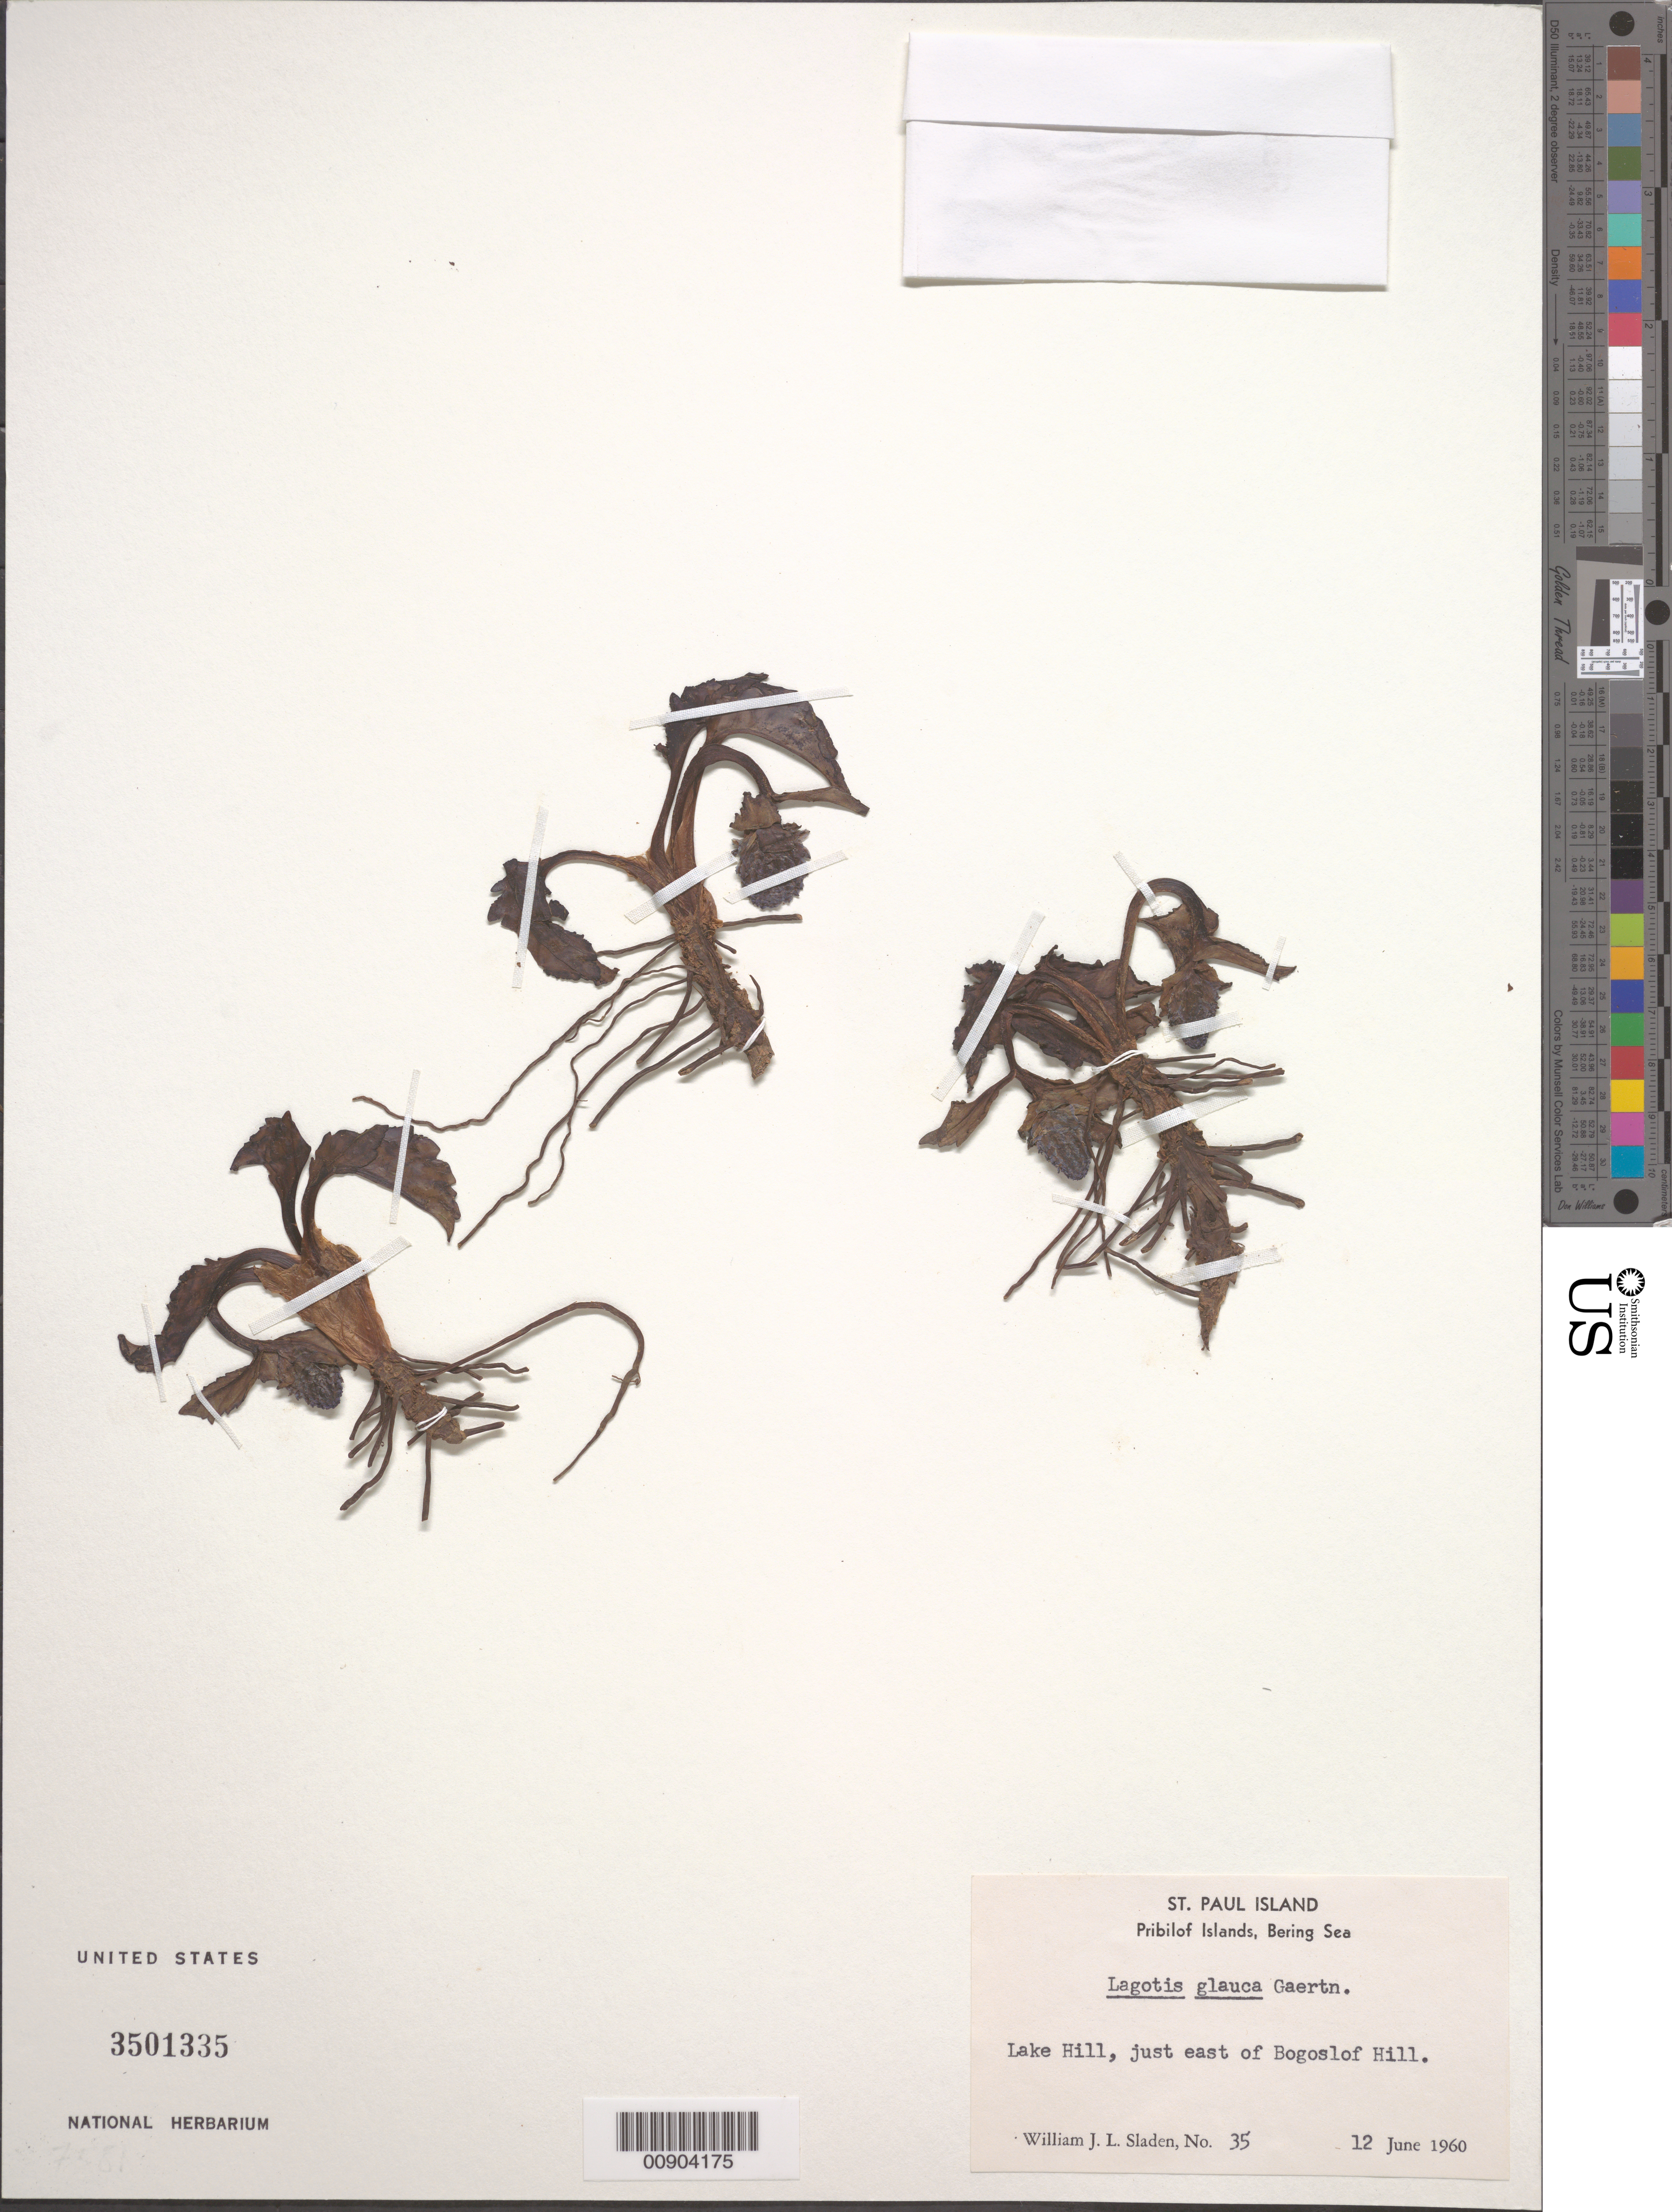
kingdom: Plantae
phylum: Tracheophyta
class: Magnoliopsida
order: Lamiales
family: Plantaginaceae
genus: Lagotis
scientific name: Lagotis glauca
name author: Gaertn.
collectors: W. Sladen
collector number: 35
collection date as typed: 12 Jun 1960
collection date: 1960-06-12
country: United States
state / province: Alaska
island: St. Paul Island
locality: Lake Hill, just east of Bogoslof Hill., Bering Sea, Pribilof Islands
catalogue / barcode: US 3501335